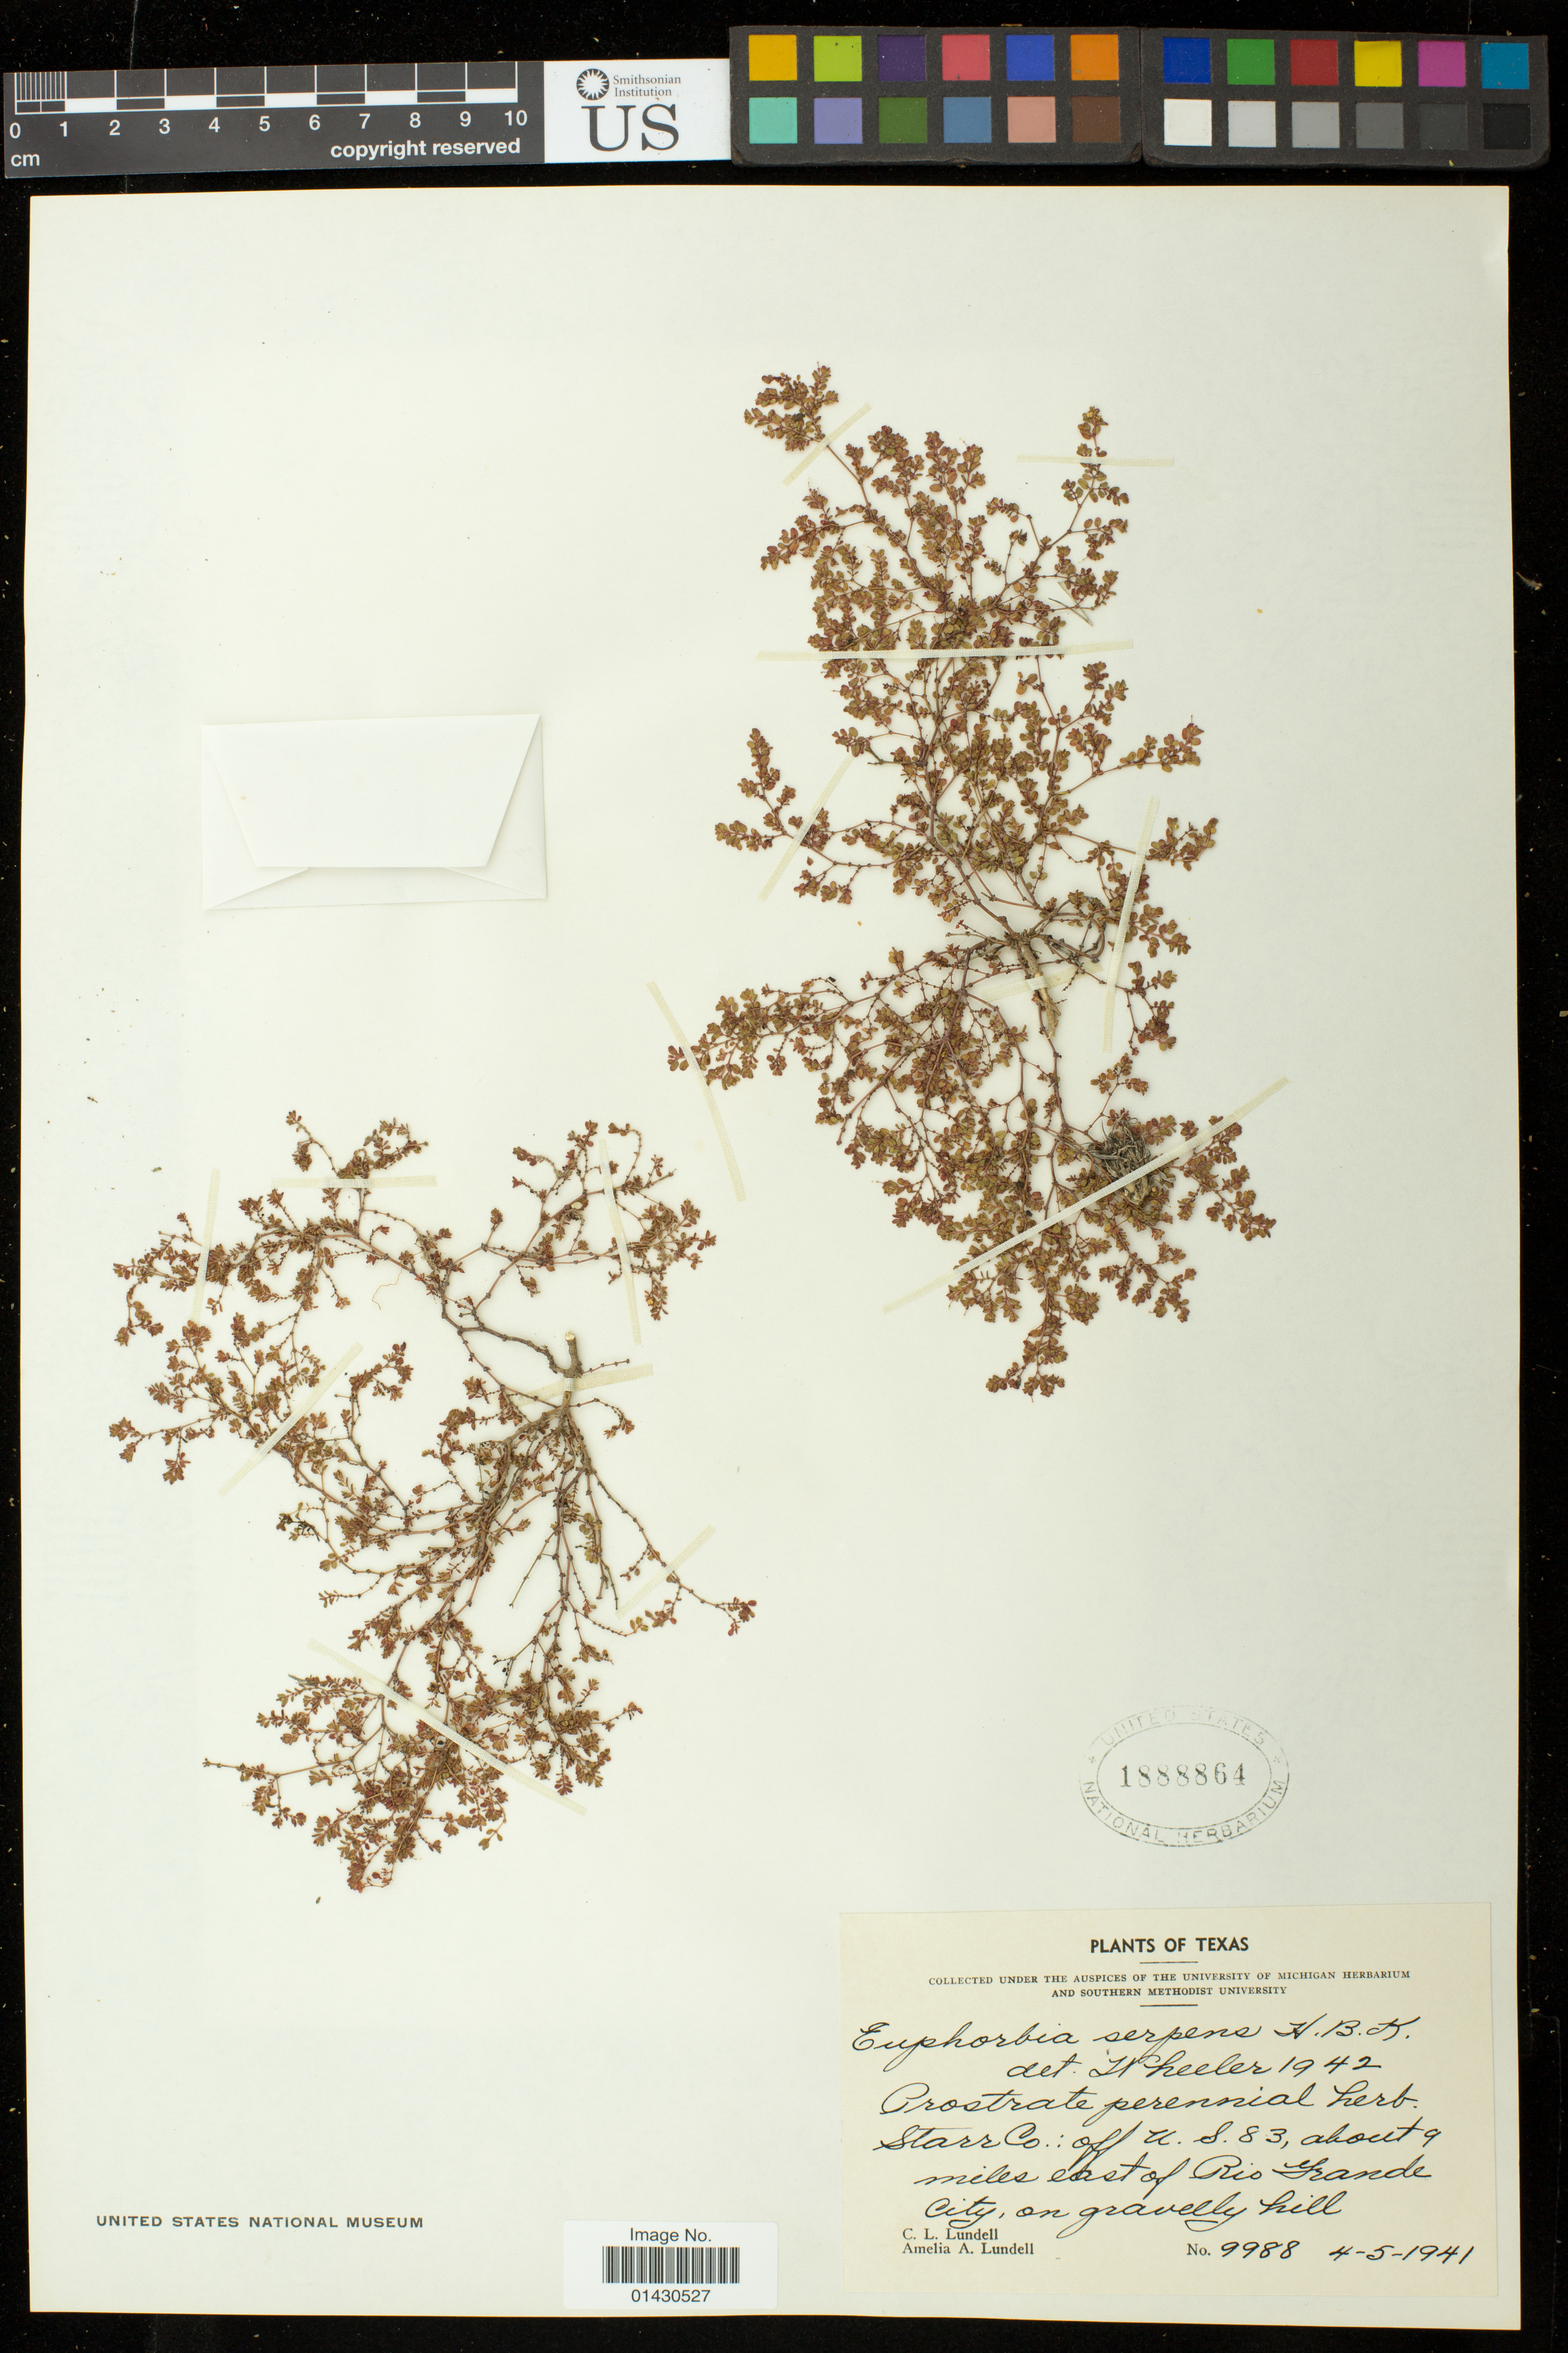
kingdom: Plantae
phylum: Tracheophyta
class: Magnoliopsida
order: Malpighiales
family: Euphorbiaceae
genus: Euphorbia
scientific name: Euphorbia serpens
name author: Kunth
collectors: C. L. Lundell & A. A. Lundell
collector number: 9988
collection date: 1941-04-05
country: United States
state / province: Tennessee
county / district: Starr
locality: off U.S. 83, about 9 miles east of Rio Grande City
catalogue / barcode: US 1888864